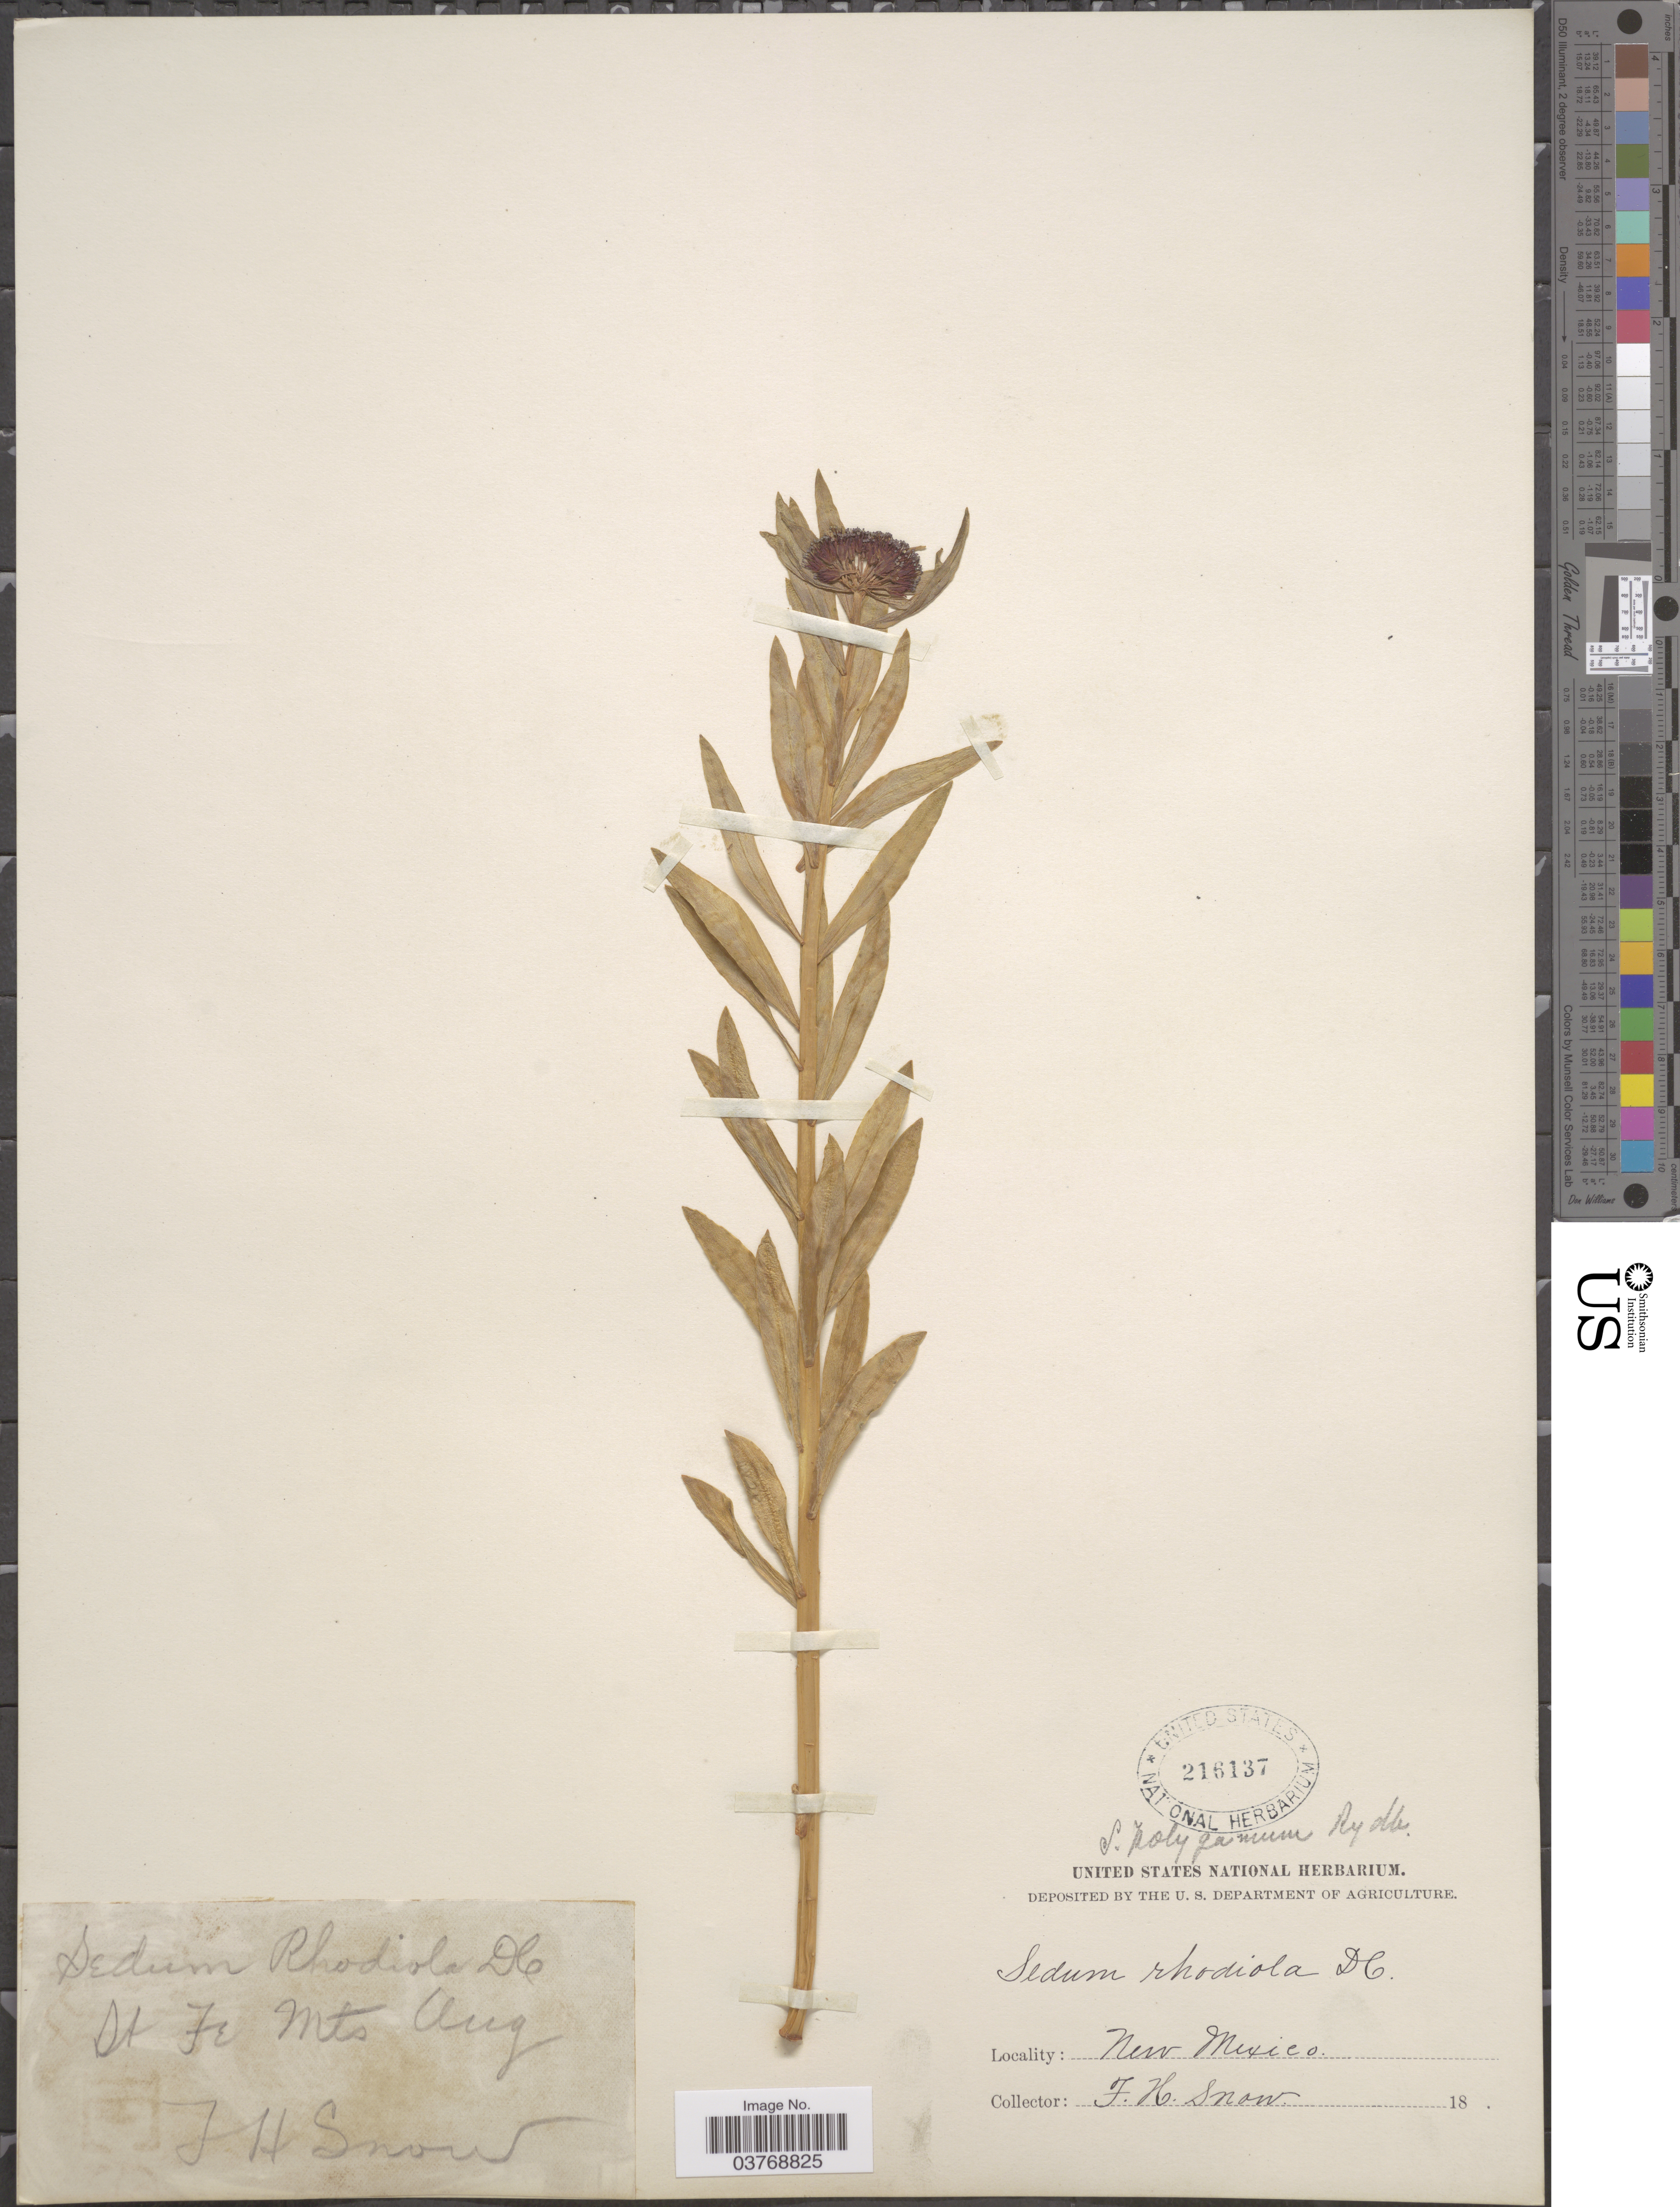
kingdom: Plantae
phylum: Tracheophyta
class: Magnoliopsida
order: Saxifragales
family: Crassulaceae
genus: Rhodiola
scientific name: Rhodiola integrifolia subsp. integrifolia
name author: Raf.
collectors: J. H. Snow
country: United States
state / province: New Mexico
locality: St Fe Mts.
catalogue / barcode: US 216137